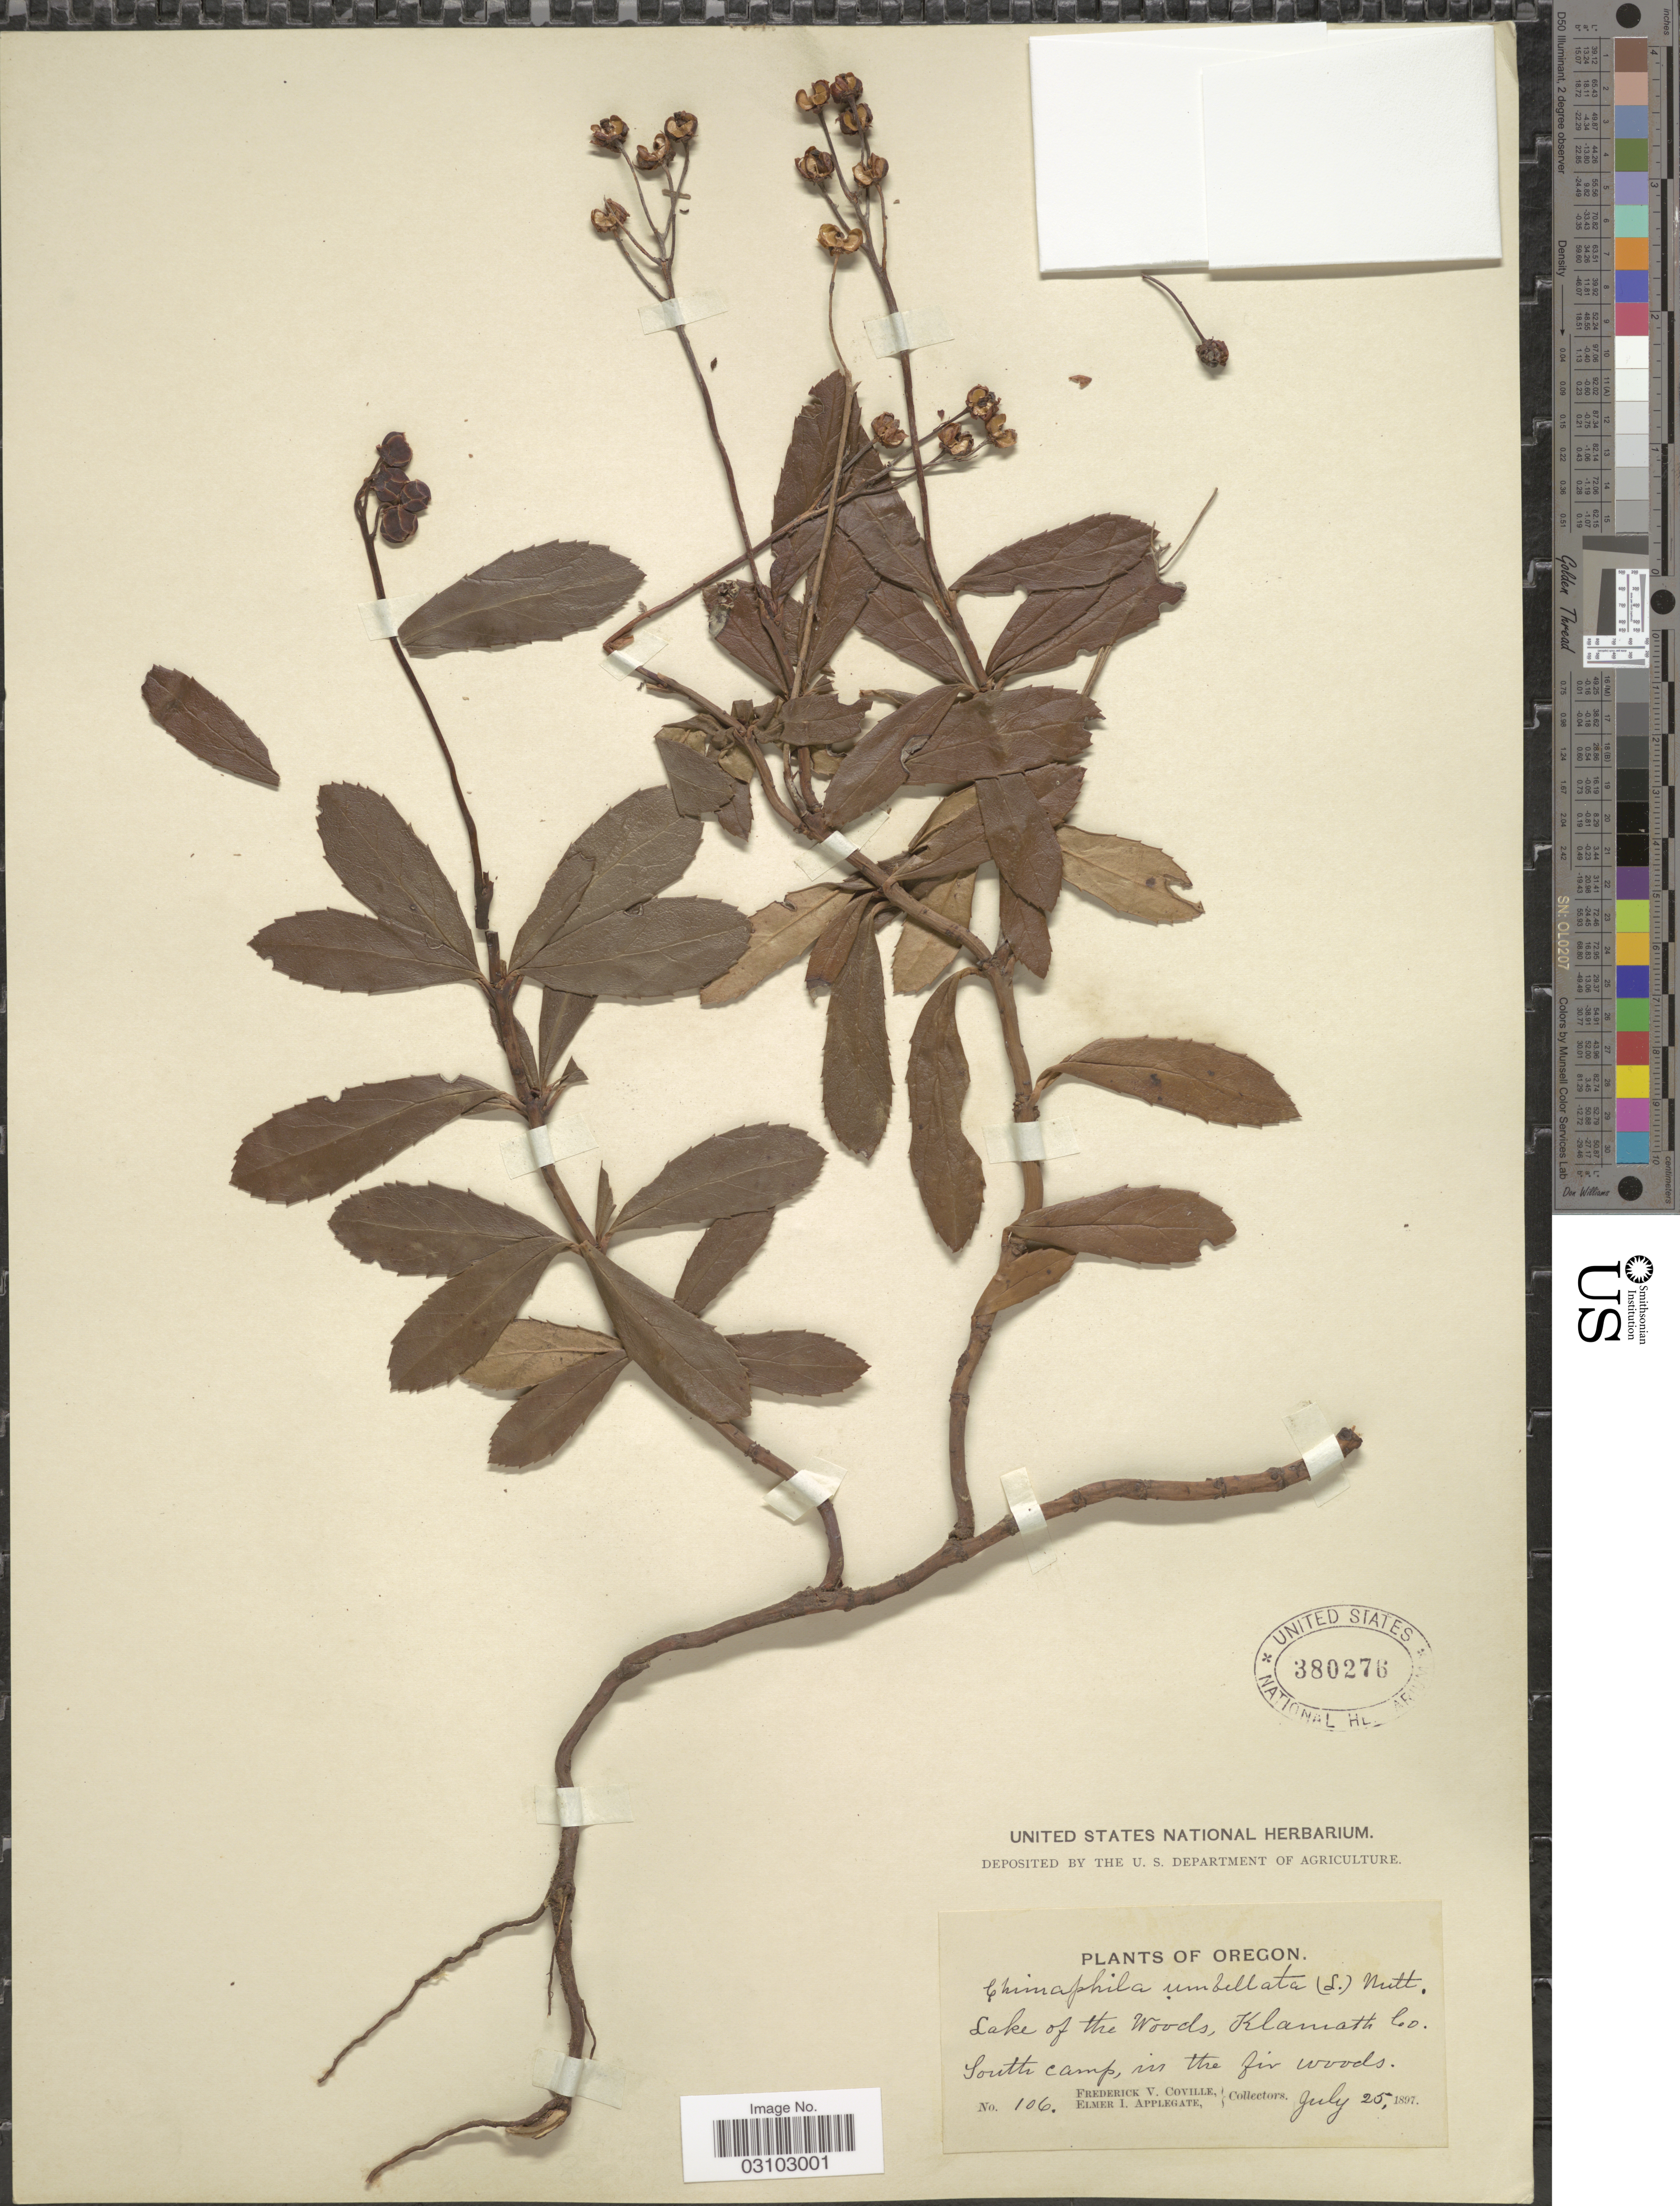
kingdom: Plantae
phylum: Tracheophyta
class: Magnoliopsida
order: Ericales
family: Ericaceae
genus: Chimaphila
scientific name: Chimaphila umbellata subsp. occidentalis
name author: (Rydb.) Hultén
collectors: F. V. Coville & E. I. Applegate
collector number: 106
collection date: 1897-07-25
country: United States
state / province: Oregon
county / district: Klamath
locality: Lake of the Woods, Klamath Co. South camp.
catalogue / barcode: US 380276